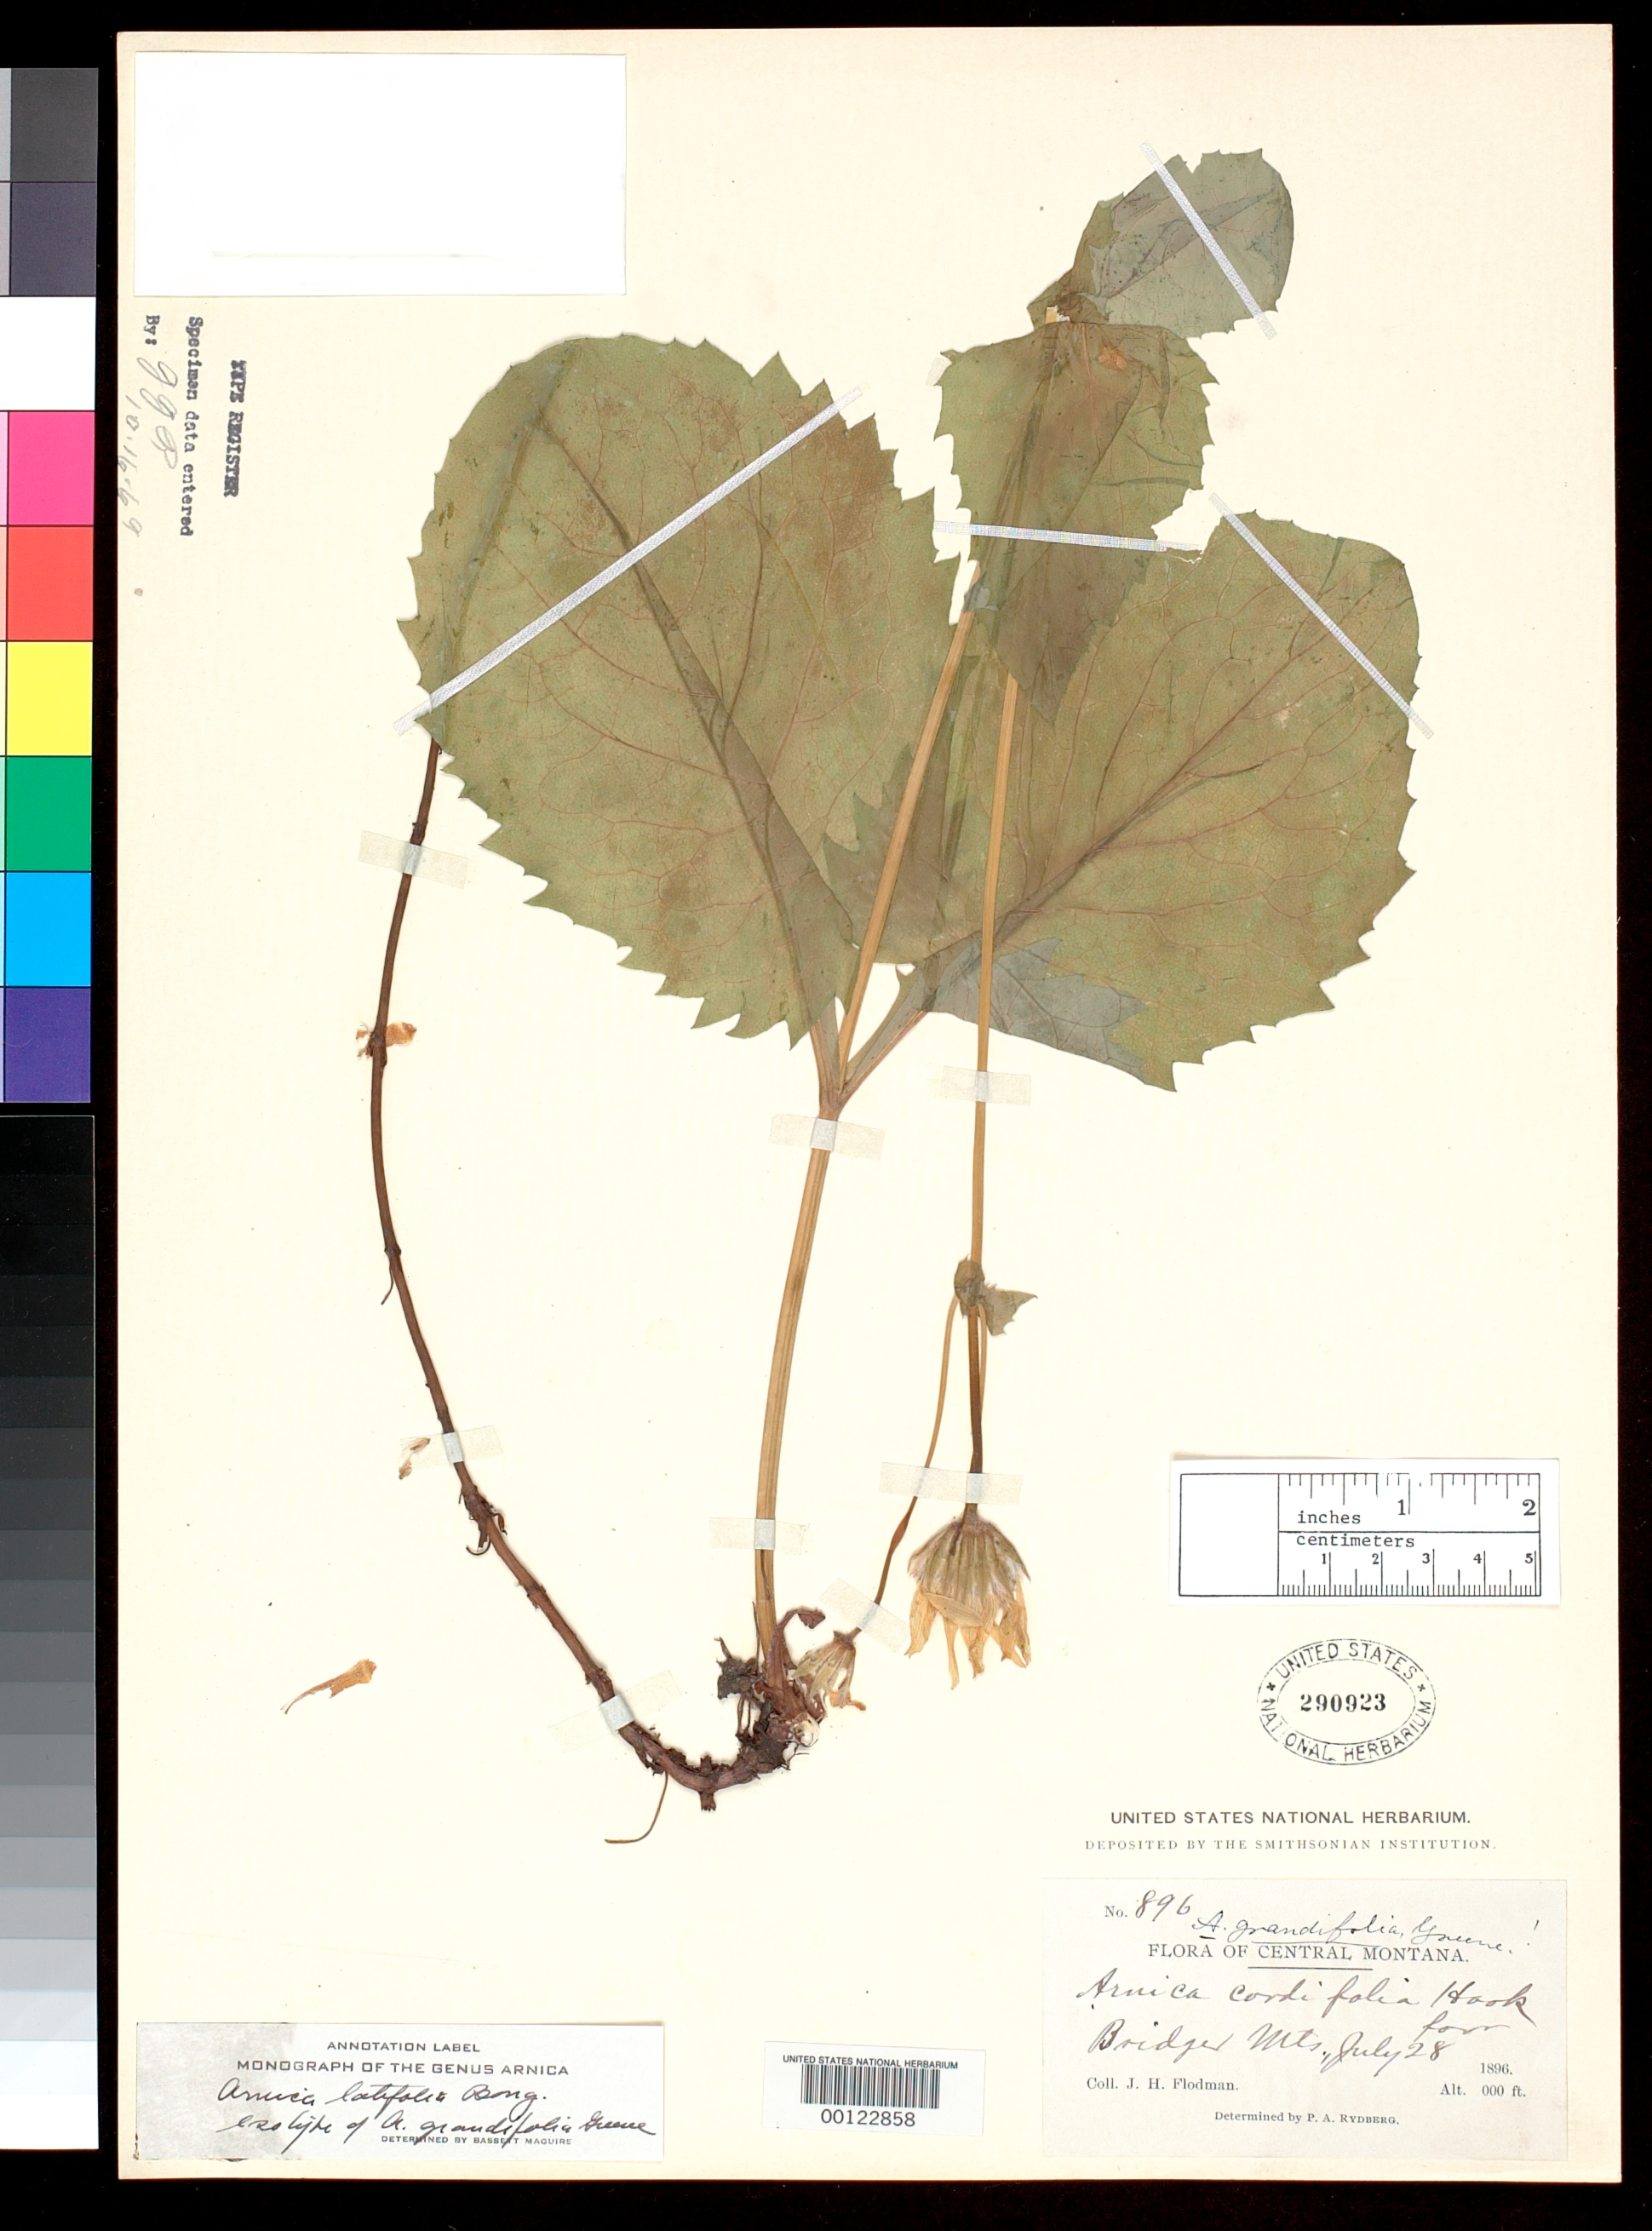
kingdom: Plantae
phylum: Tracheophyta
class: Magnoliopsida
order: Asterales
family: Asteraceae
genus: Arnica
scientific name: Arnica grandifolia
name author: Greene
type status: Isotype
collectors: J. Flodman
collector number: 896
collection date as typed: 28 Jul 1896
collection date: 1896-07-28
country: United States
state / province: Montana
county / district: Gallatin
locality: Bridger Pass.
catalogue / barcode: US 290923